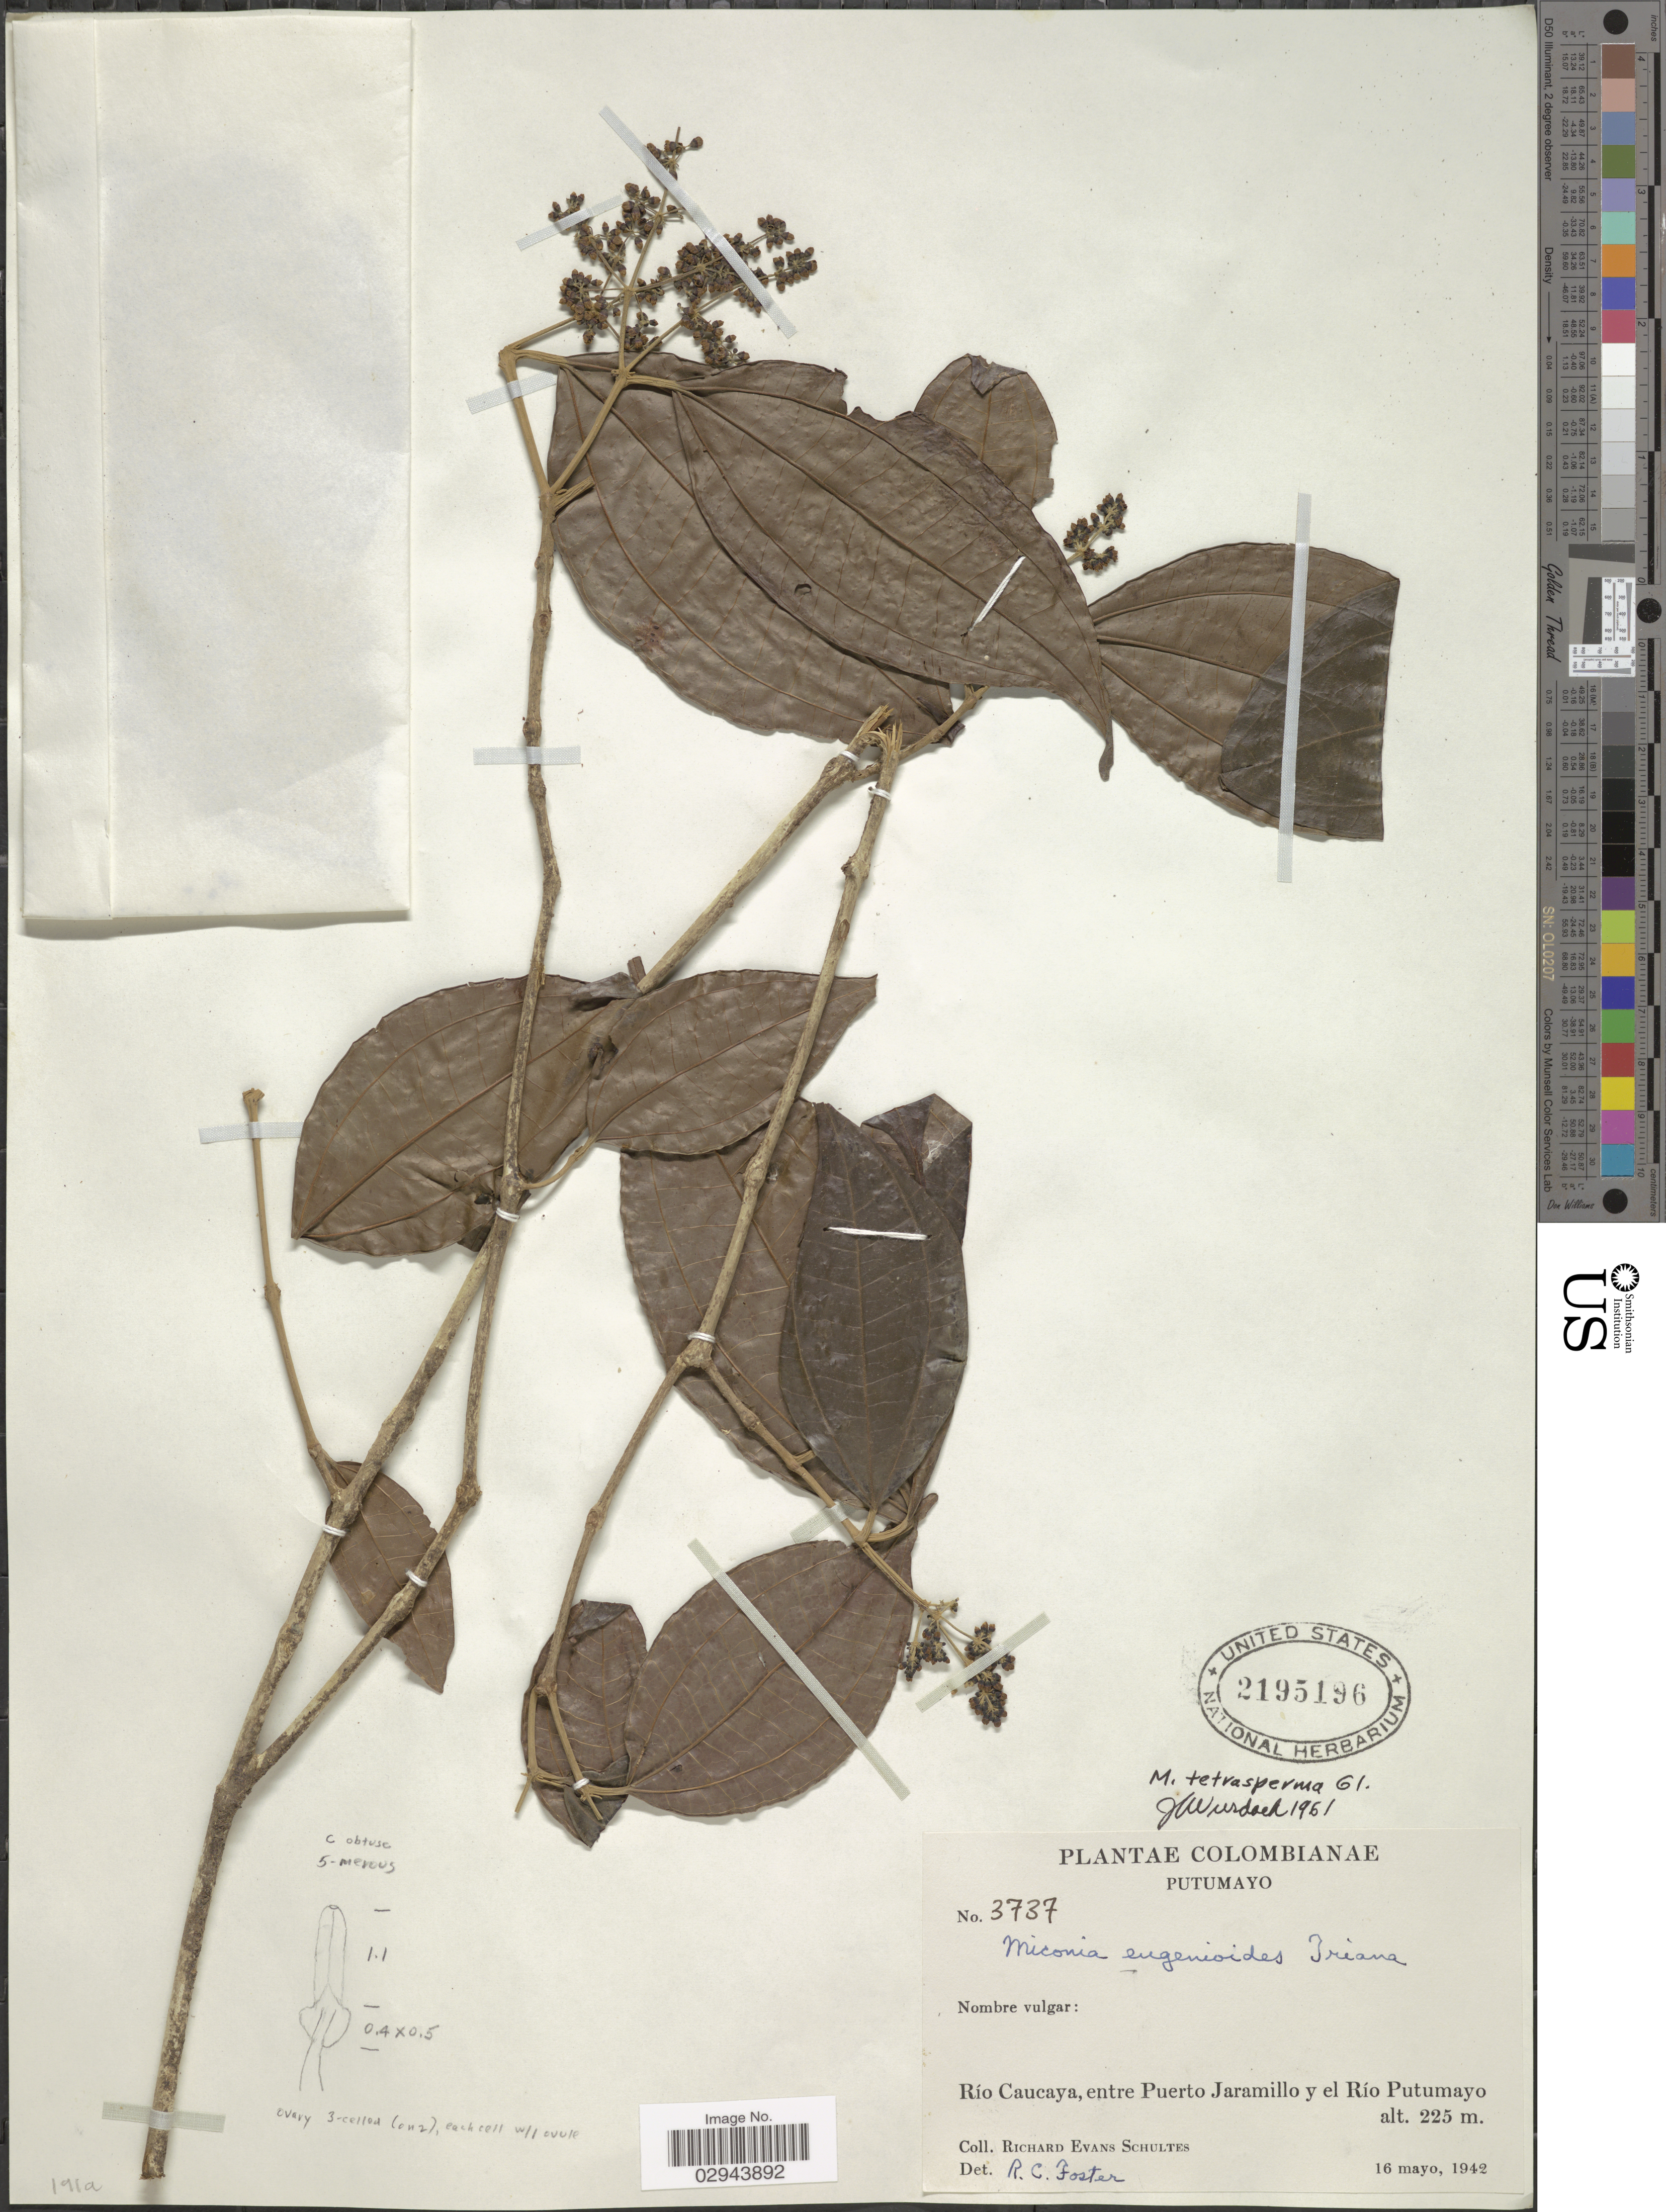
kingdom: Plantae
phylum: Tracheophyta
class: Magnoliopsida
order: Myrtales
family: Melastomataceae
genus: Miconia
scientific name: Miconia tetrasperma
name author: Gleason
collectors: R. E. Schultes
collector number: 3737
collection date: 1942-05-16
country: Colombia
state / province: Putumayo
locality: Río Caucaya, entre Puerto Jaramillo y el Río Putumayo.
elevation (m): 225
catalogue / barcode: US 2195196